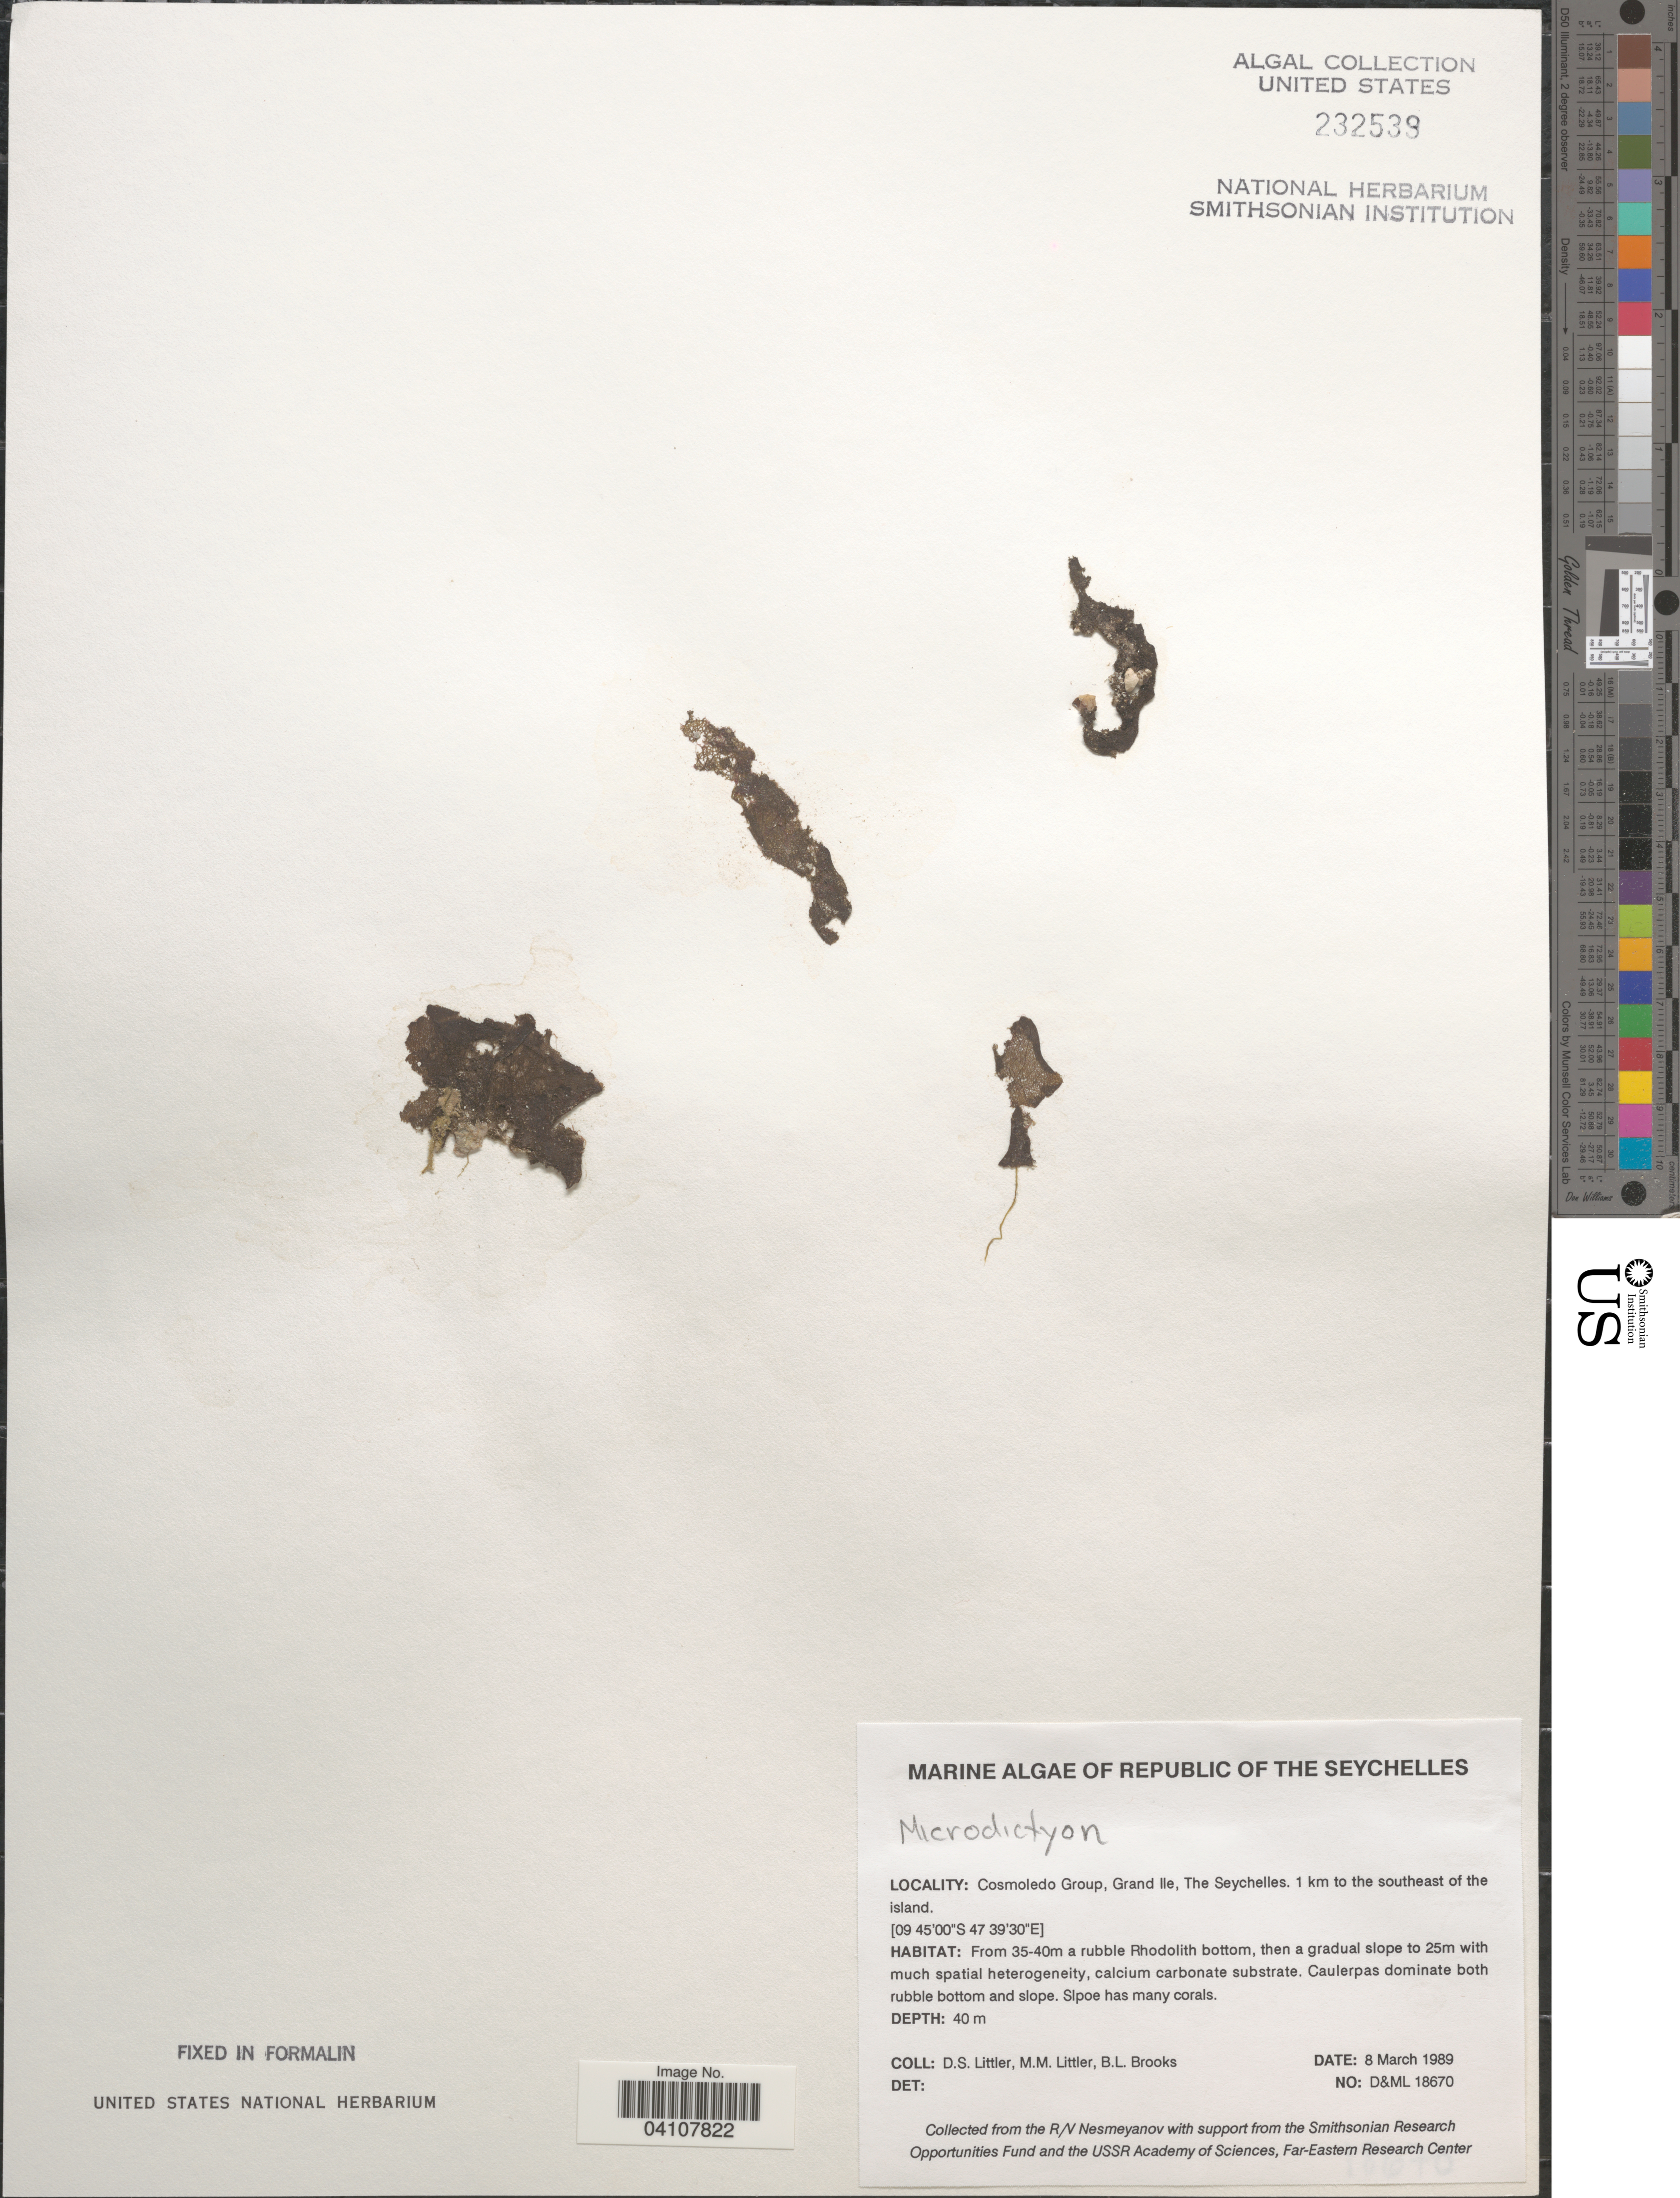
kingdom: Plantae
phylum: Chlorophyta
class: Ulvophyceae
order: Cladophorales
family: Anadyomenaceae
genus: Microdictyon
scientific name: Microdictyon sp.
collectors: D. S. Littler & B. Brooks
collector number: D&ML18670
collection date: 1989-03-08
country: Seychelles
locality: Republic of the Seychelles. Cosmoledo Group, Grand Ile. 1 km to the southeast of the island.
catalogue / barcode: US 232539